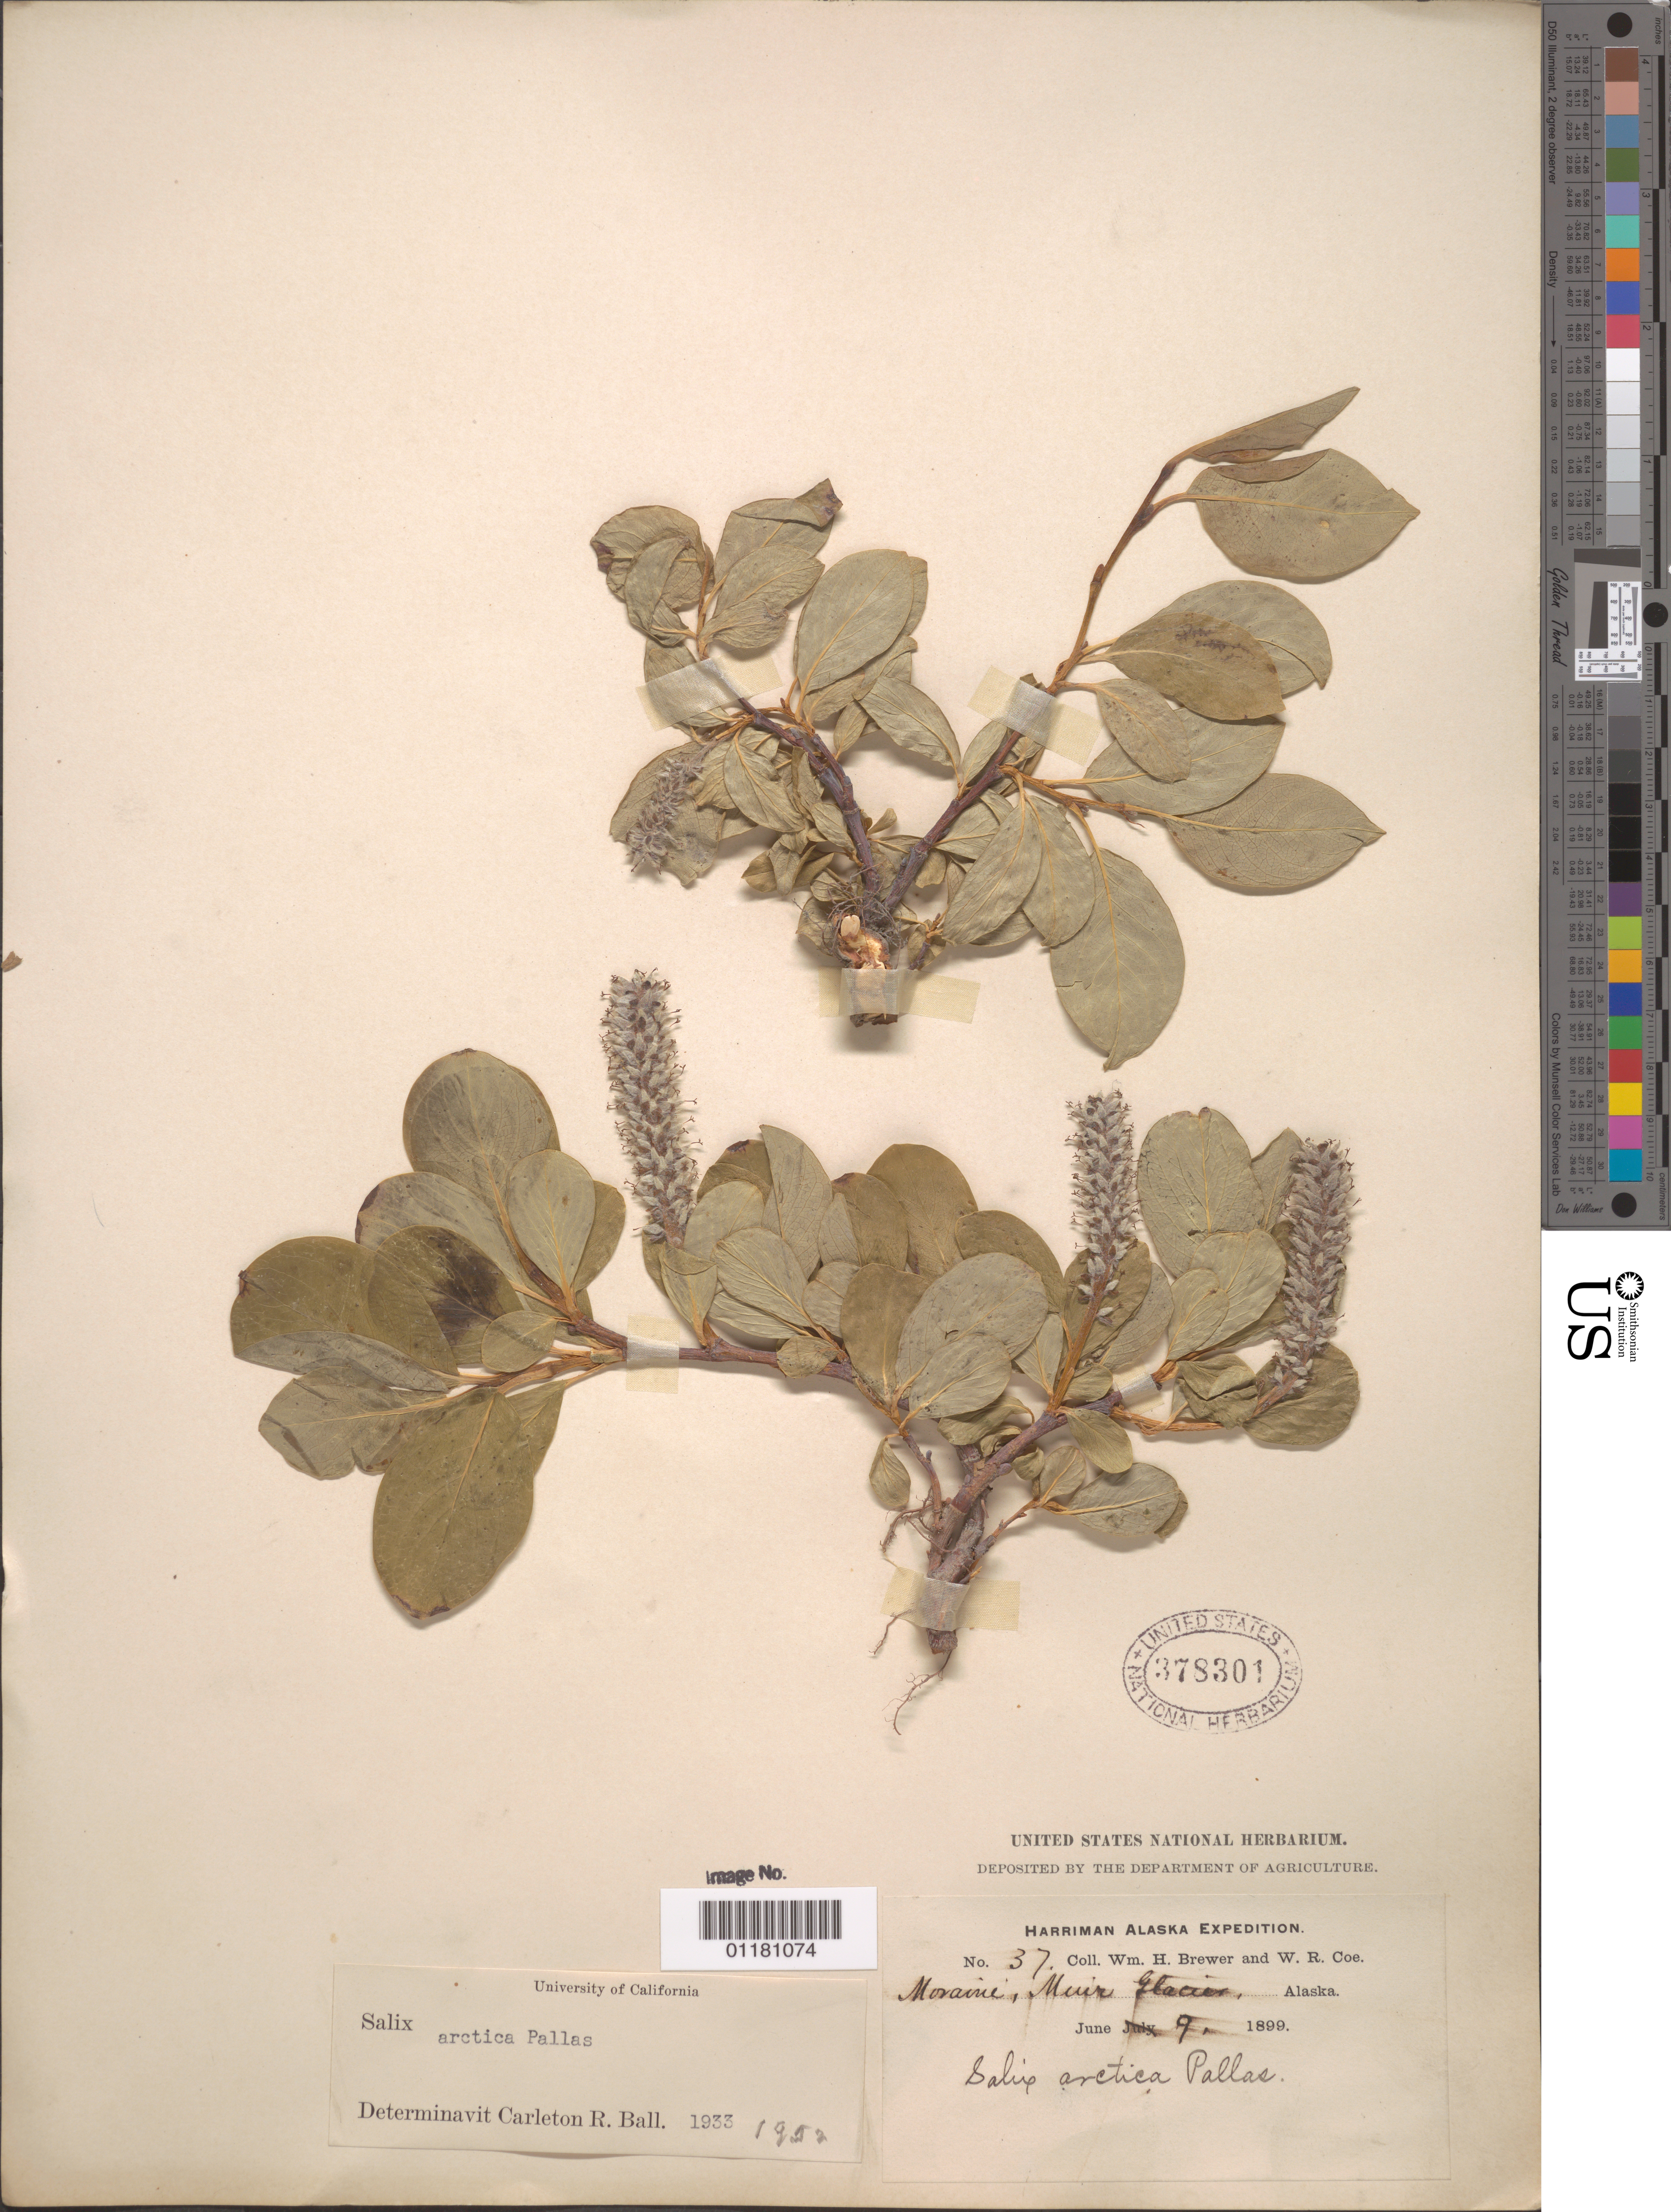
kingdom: Plantae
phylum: Tracheophyta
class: Magnoliopsida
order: Malpighiales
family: Salicaceae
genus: Salix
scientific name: Salix arctica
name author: Pall.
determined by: Ball, C. R.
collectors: W. H. Brewer & W. Coe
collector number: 37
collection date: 1899-06-09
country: United States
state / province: Alaska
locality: Moraine, Muir Glacier.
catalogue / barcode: US 378301